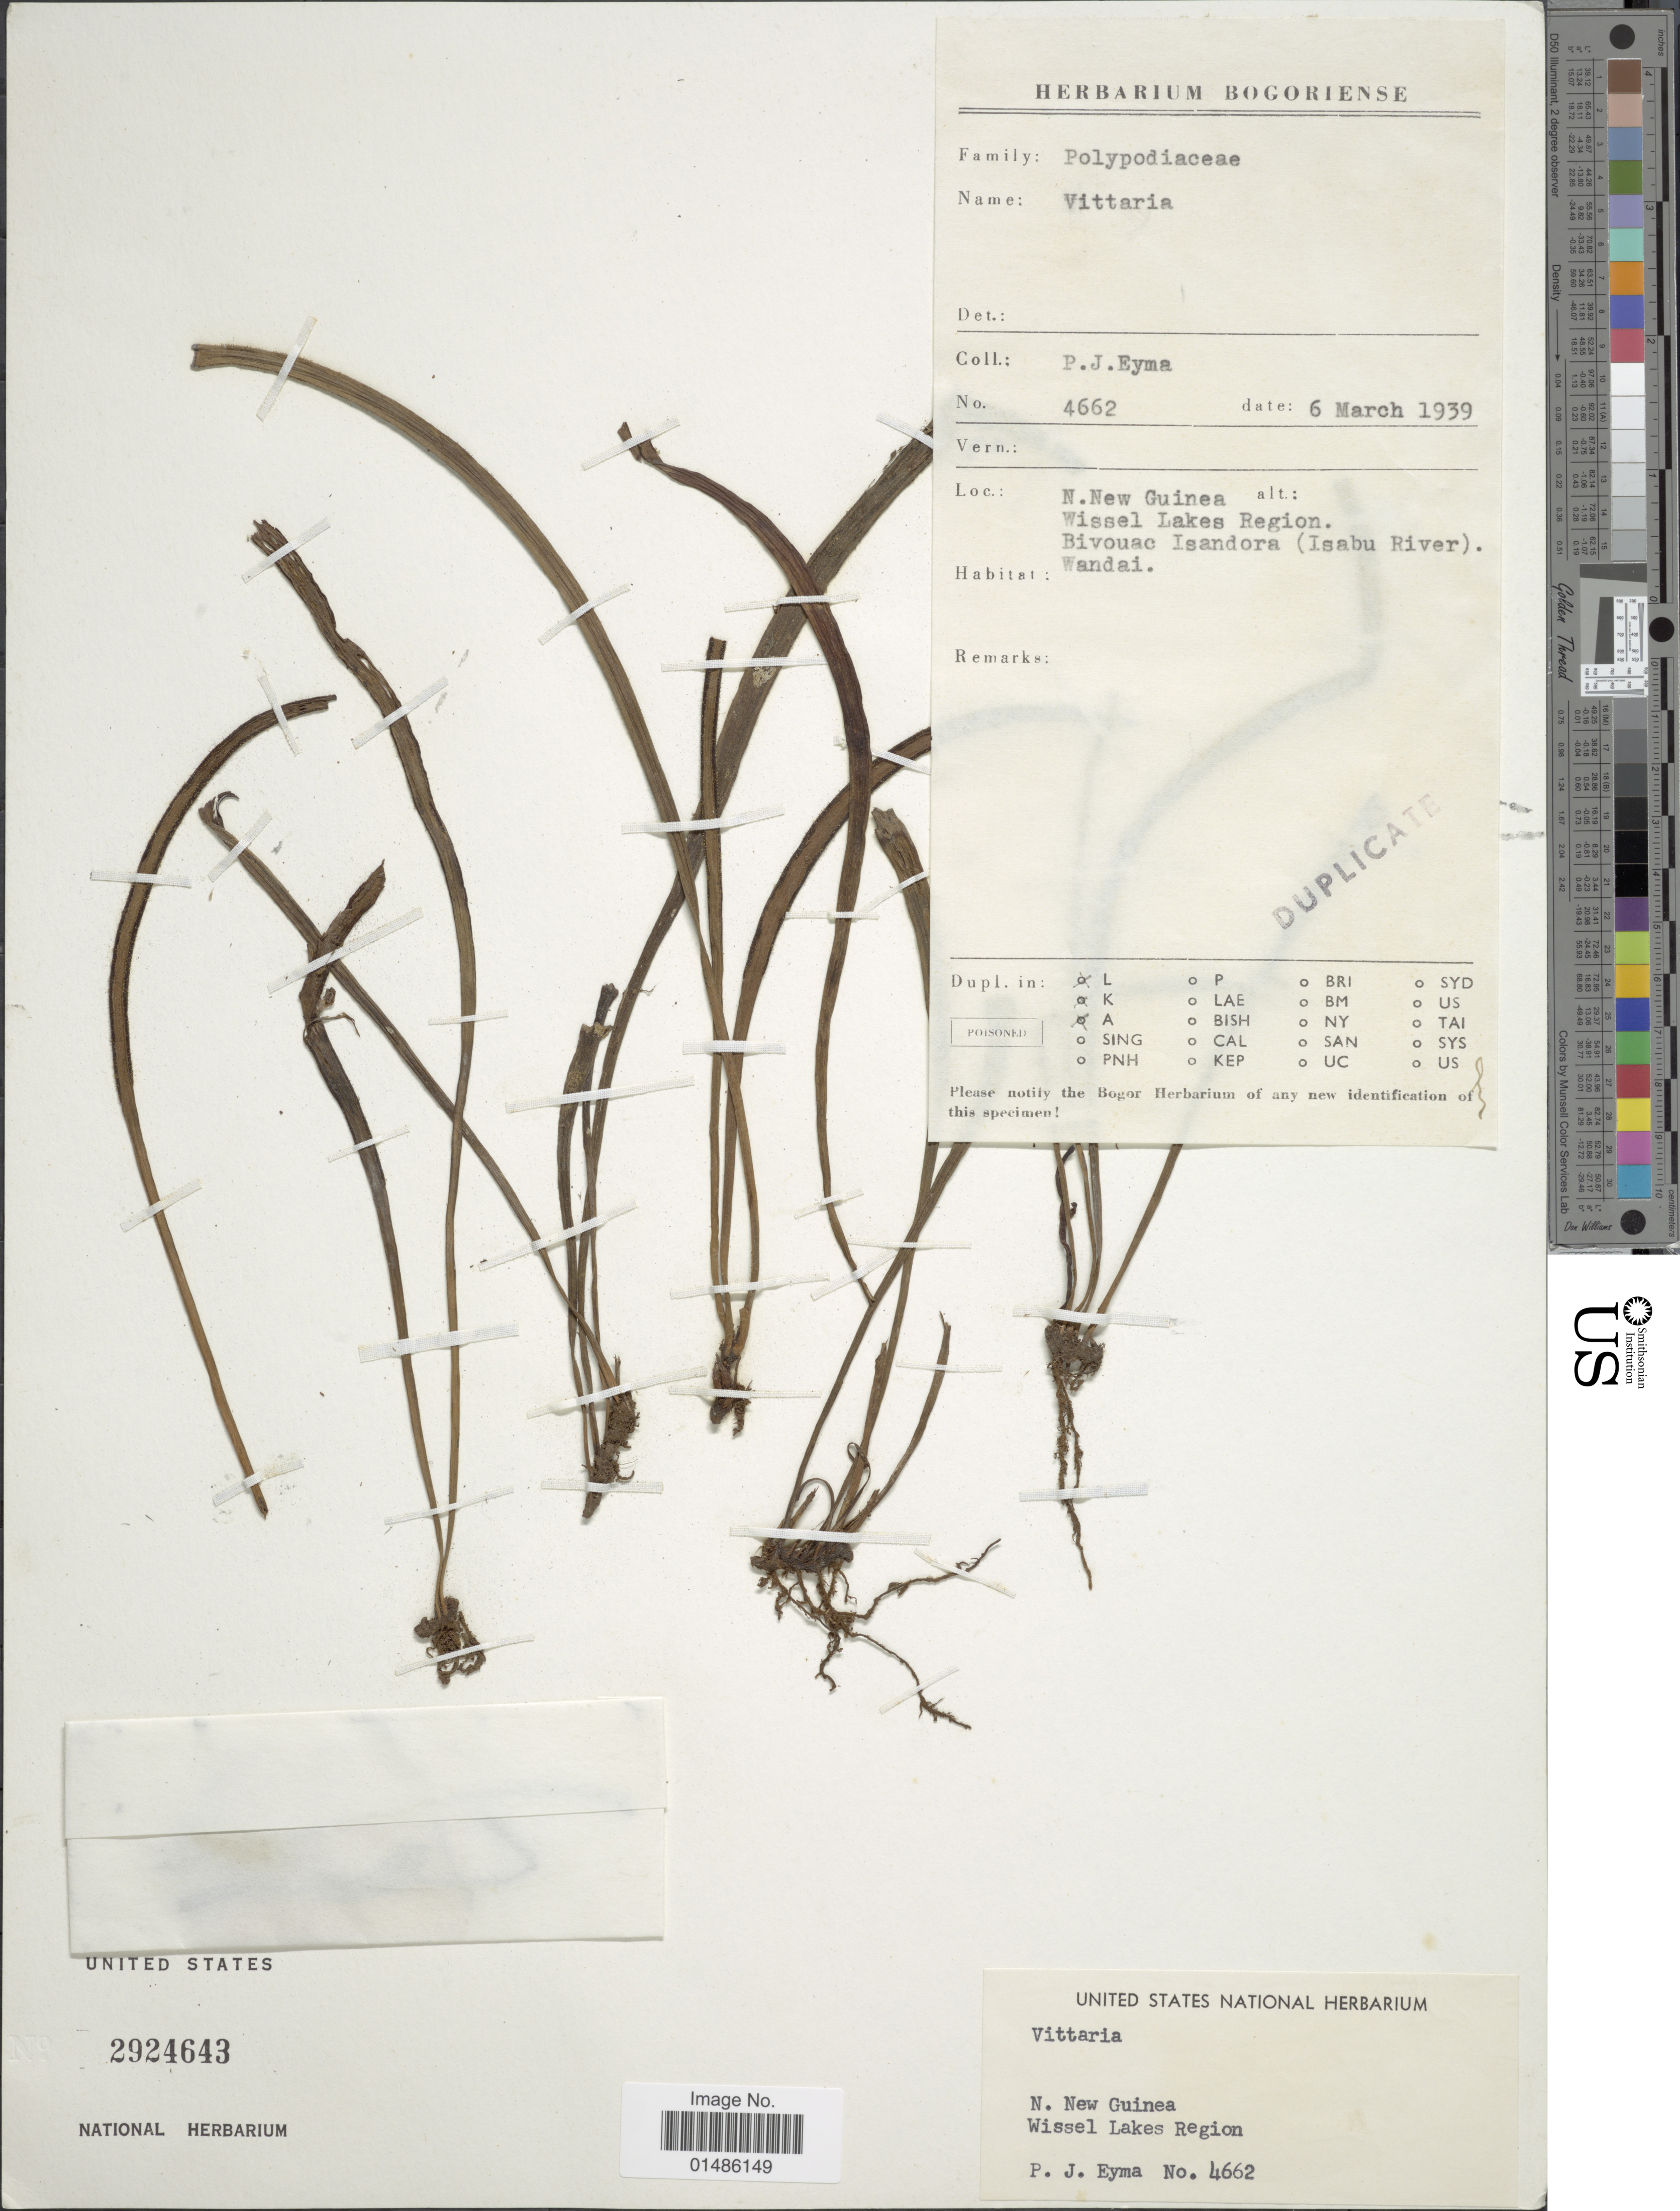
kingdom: Plantae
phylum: Tracheophyta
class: Polypodiopsida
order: Polypodiales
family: Pteridaceae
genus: Haplopteris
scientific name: Haplopteris sp.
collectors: P. J. Eyma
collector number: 4662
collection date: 1939-03-06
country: Indonesia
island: New Guinea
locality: N. New Guinea, Wissel Lakes Region. Bivouac Isandora (Isabu River). Wandai.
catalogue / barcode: US 2924643